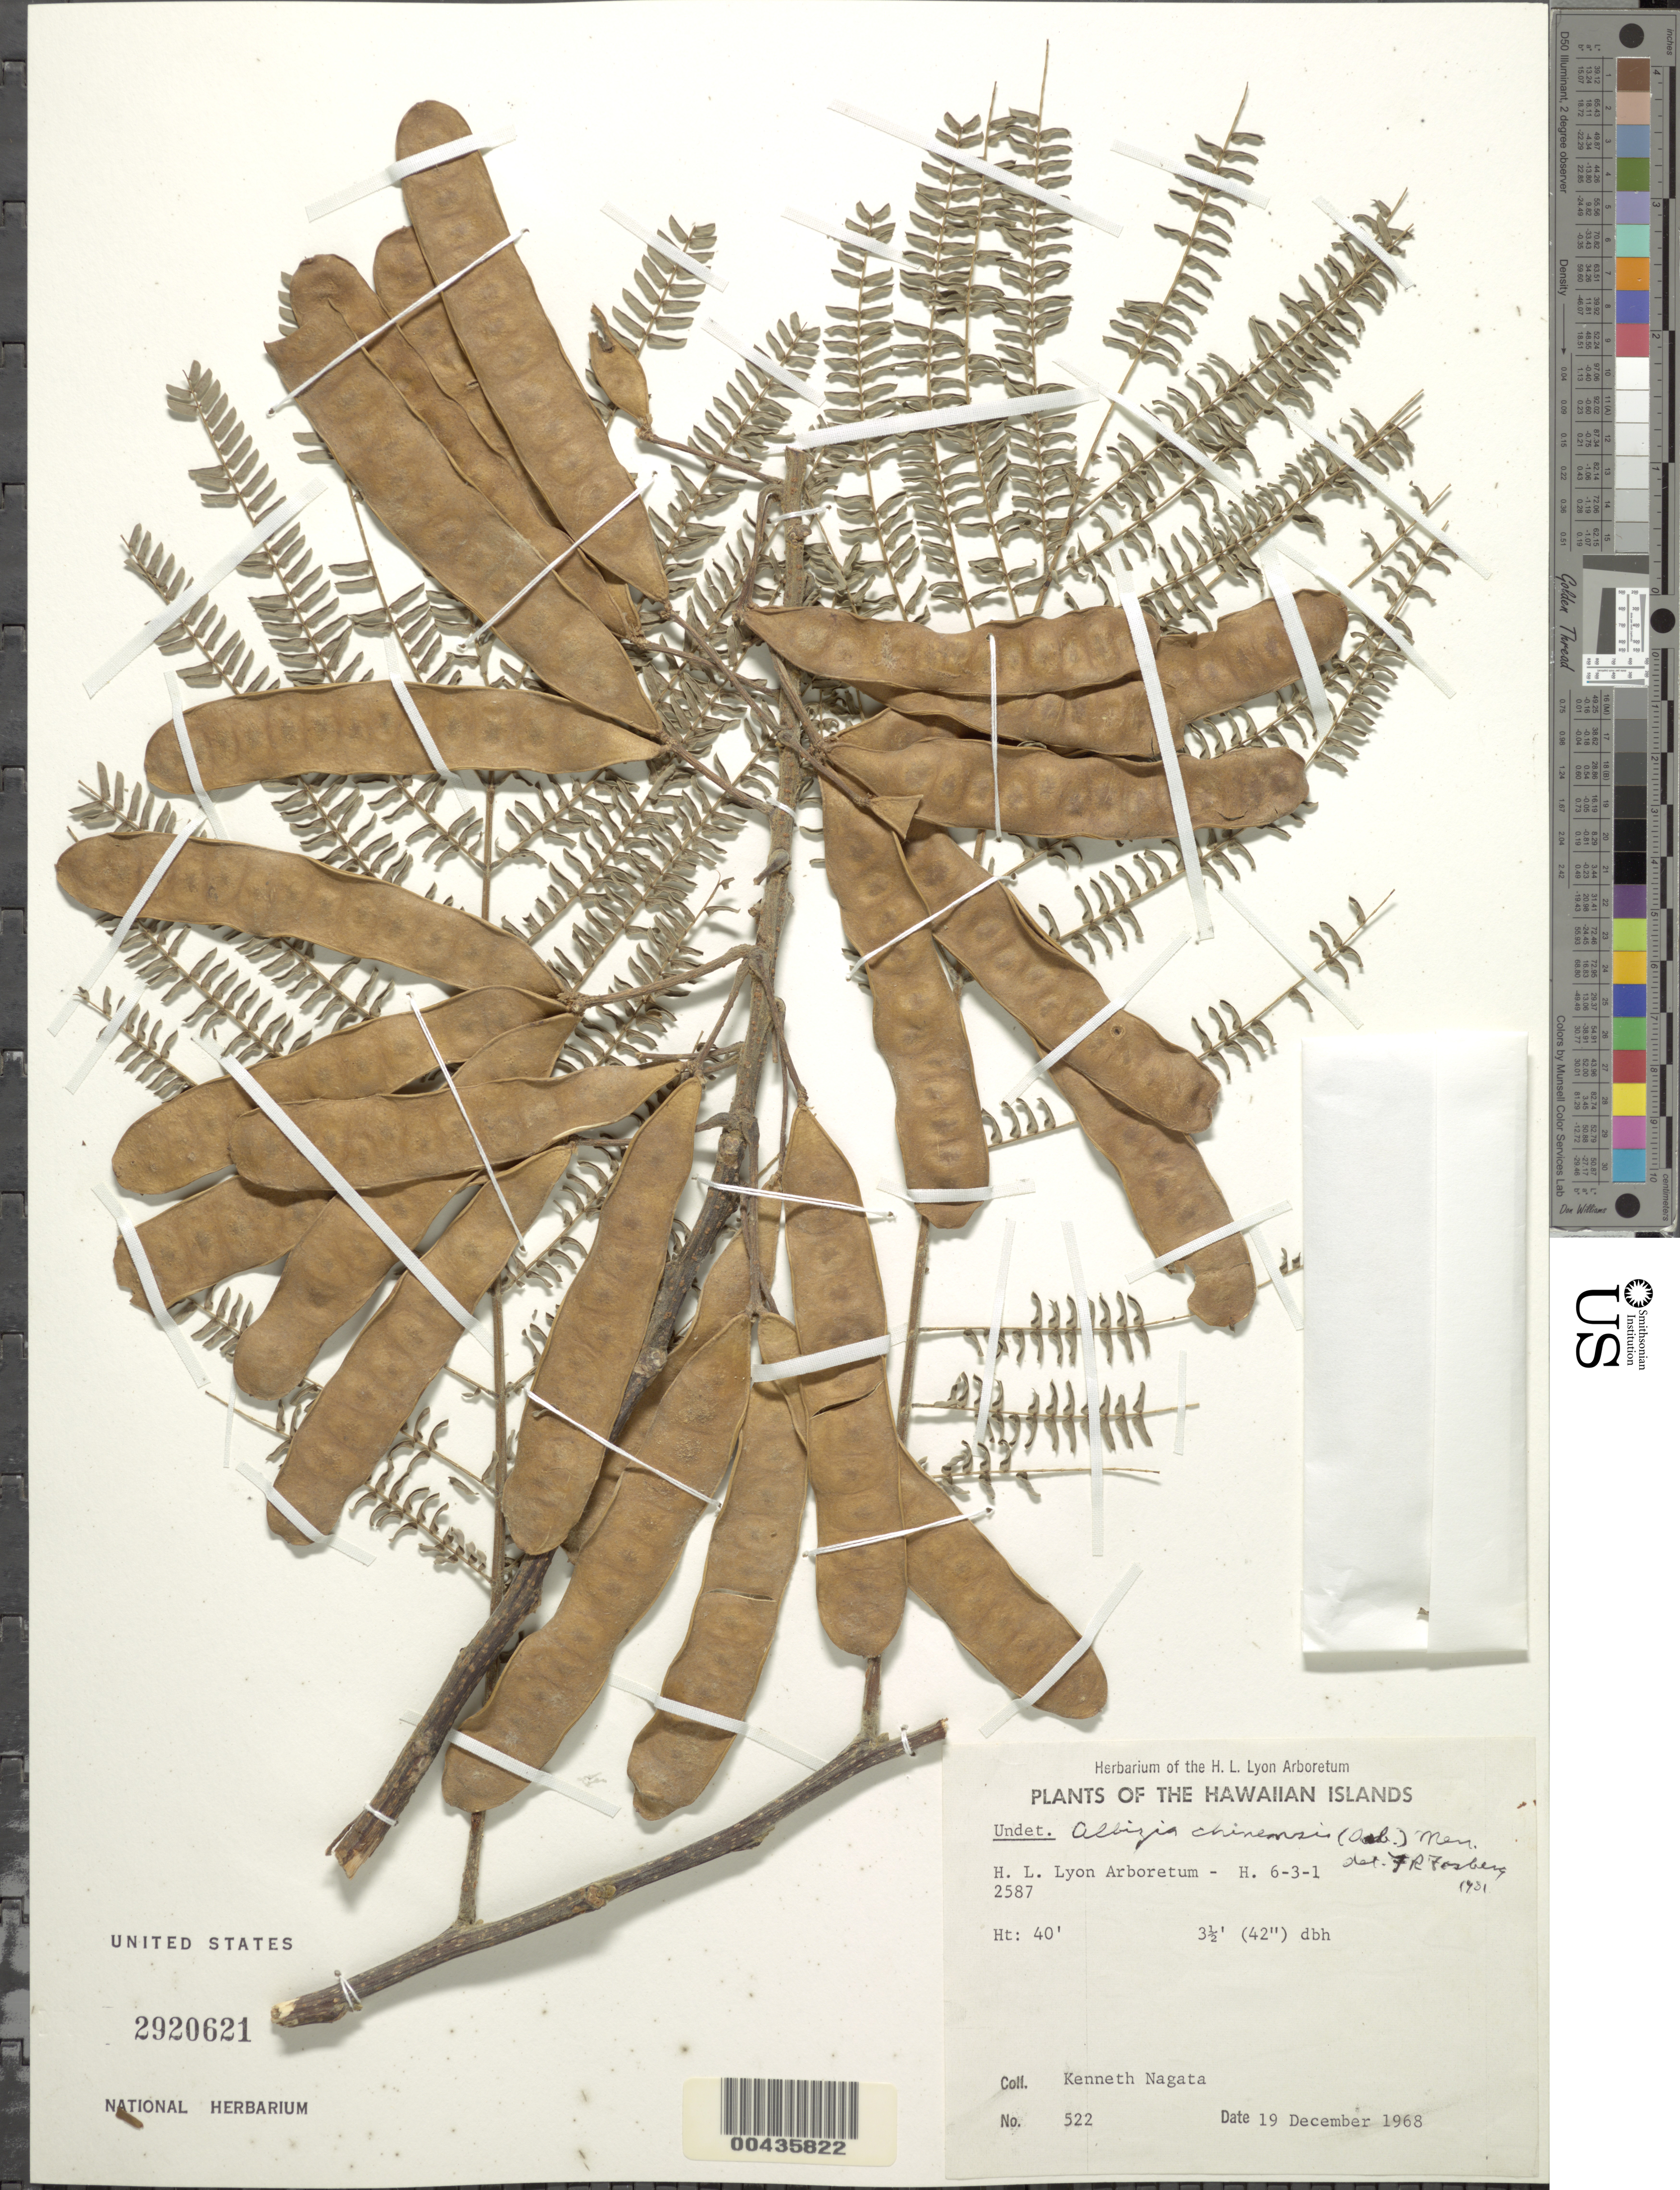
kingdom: Plantae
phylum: Tracheophyta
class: Magnoliopsida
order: Fabales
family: Fabaceae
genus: Albizia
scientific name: Albizia chinensis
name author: (Osbeck) Merr.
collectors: K. Nagata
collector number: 522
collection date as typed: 19 Dec 1968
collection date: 1968-12-19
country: United States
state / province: Hawaii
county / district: Hawaii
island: Hawaii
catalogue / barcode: US 2920621